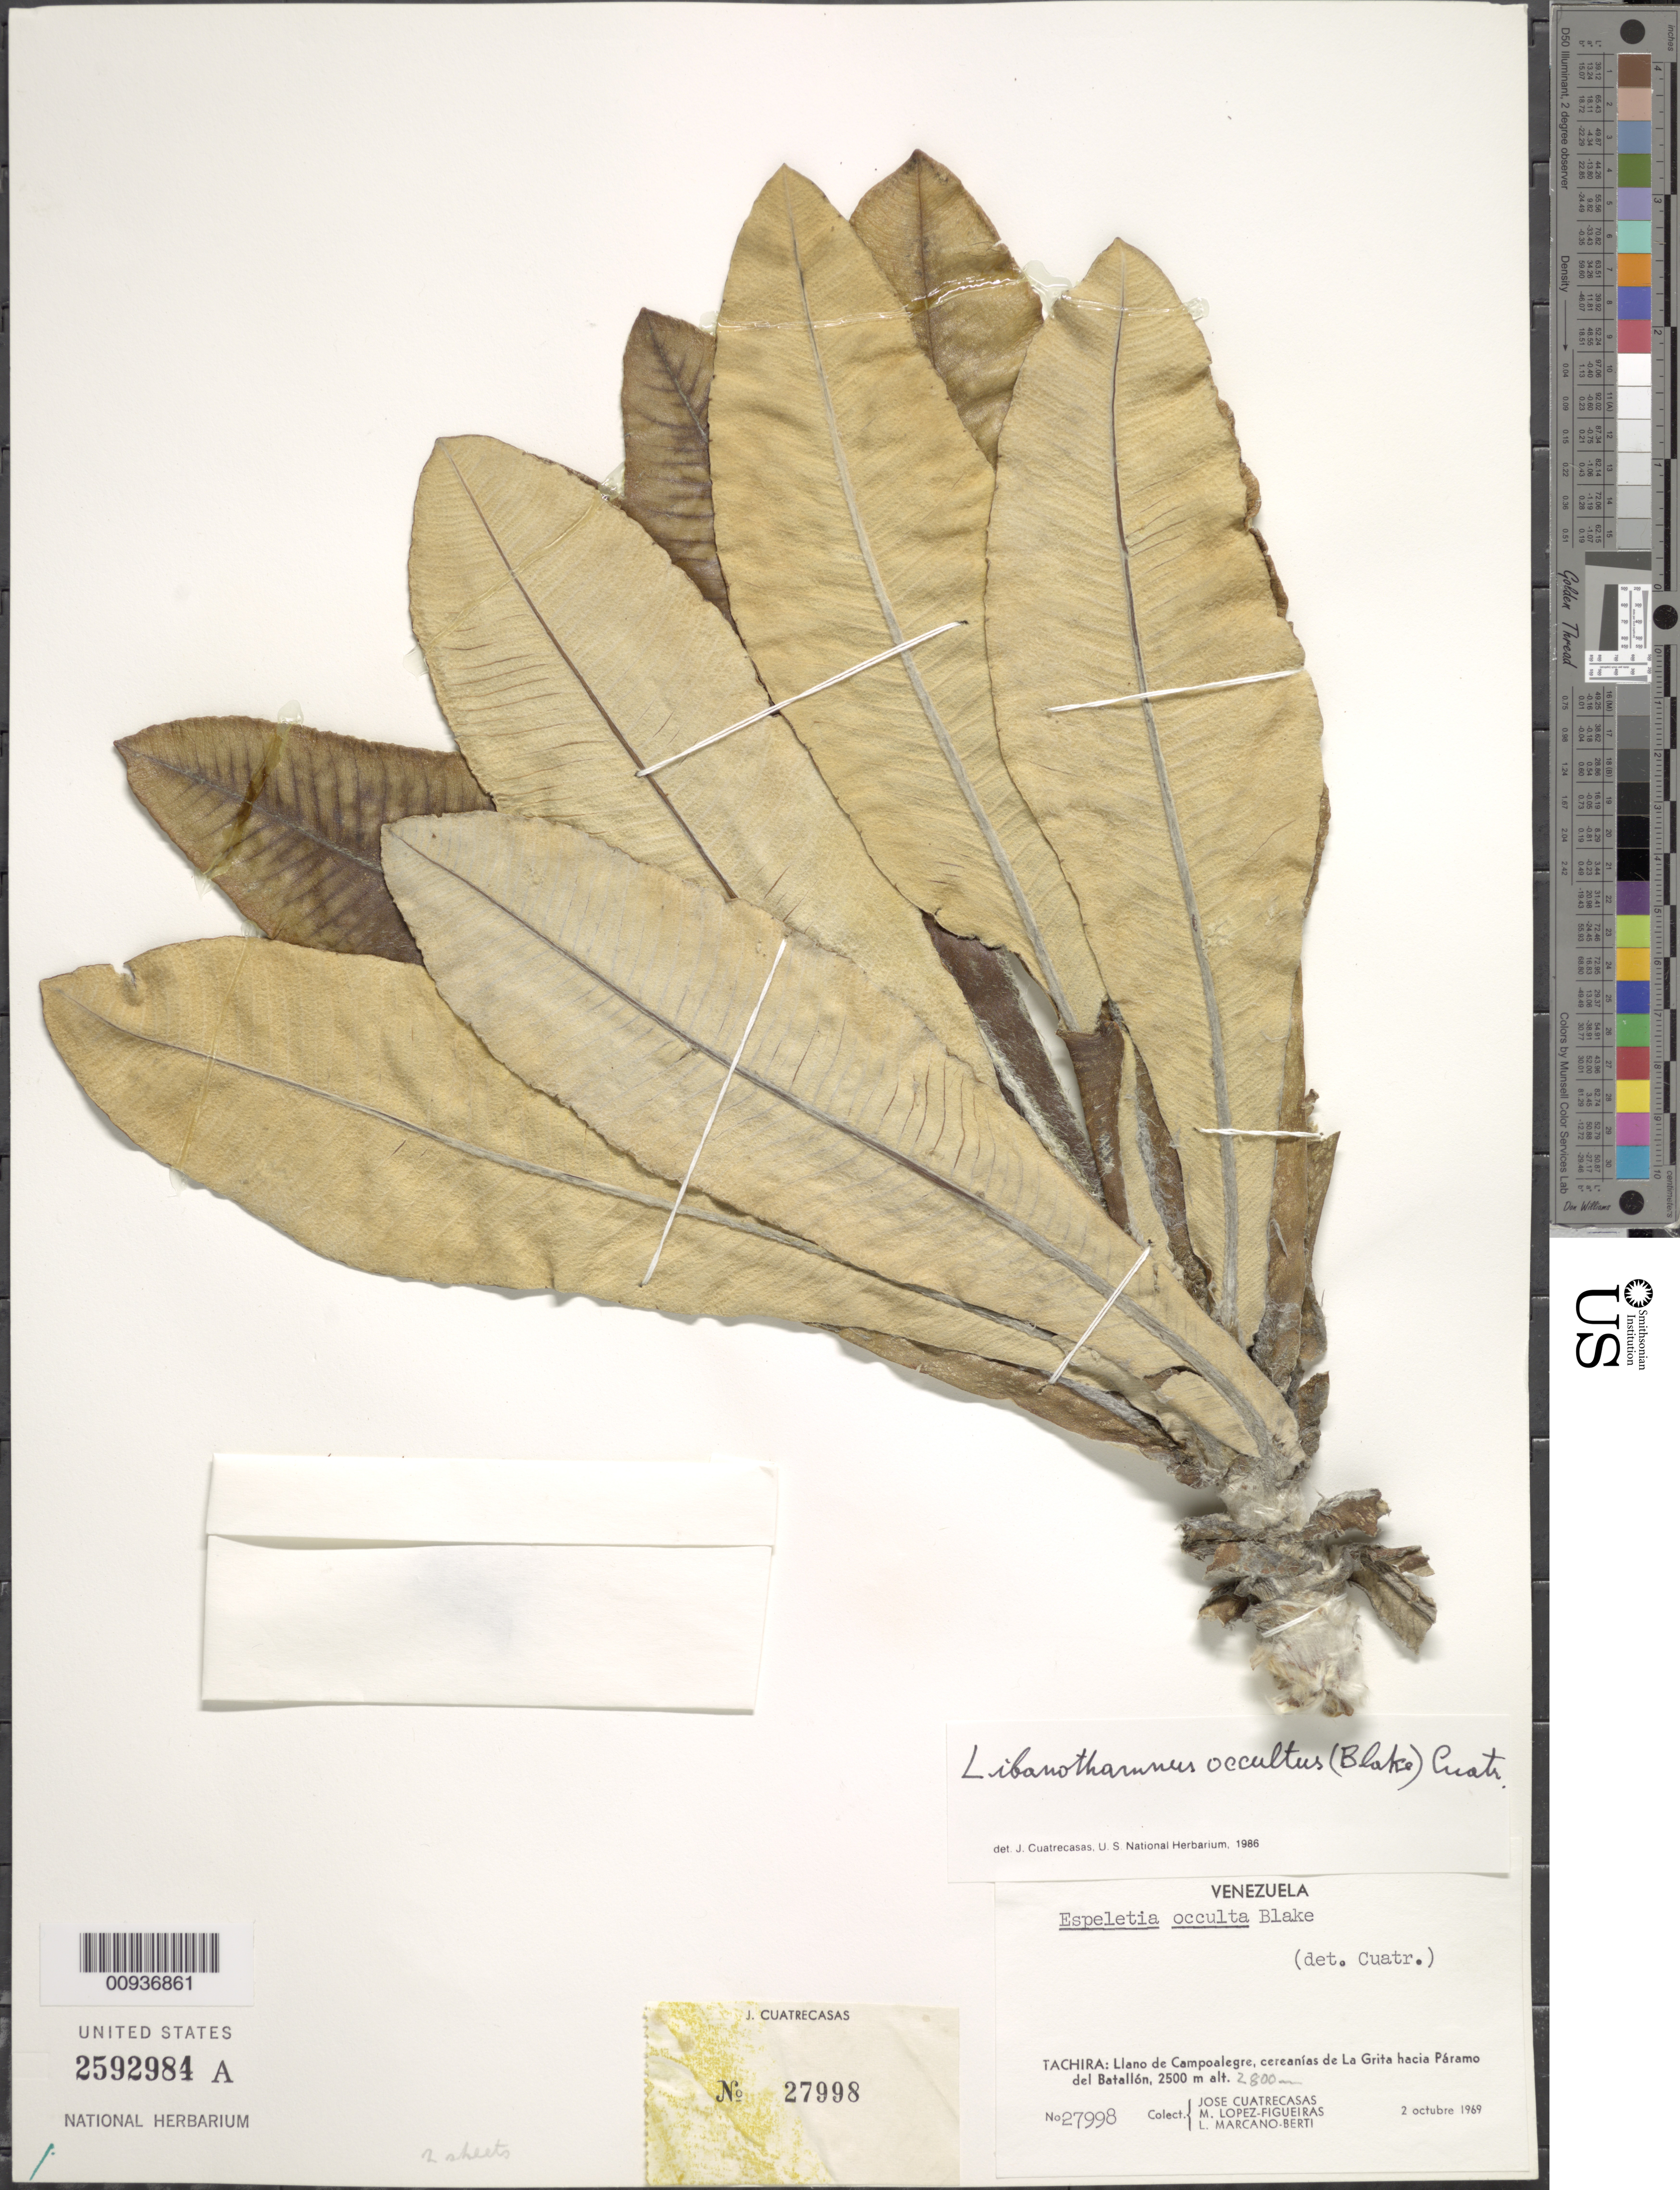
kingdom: Plantae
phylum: Tracheophyta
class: Magnoliopsida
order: Asterales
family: Asteraceae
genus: Libanothamnus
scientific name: Libanothamnus occultus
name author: (S.F. Blake) Cuatrec.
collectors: J. Cuatrecasas, M. López Figueiras & L. Marcano-Berti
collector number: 27998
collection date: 1969-10-02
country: Venezuela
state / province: Tachira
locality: Llano de Campoalegre, cercanias de La Grita hacia Paramo del Batallon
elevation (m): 2500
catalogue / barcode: US 2592984A